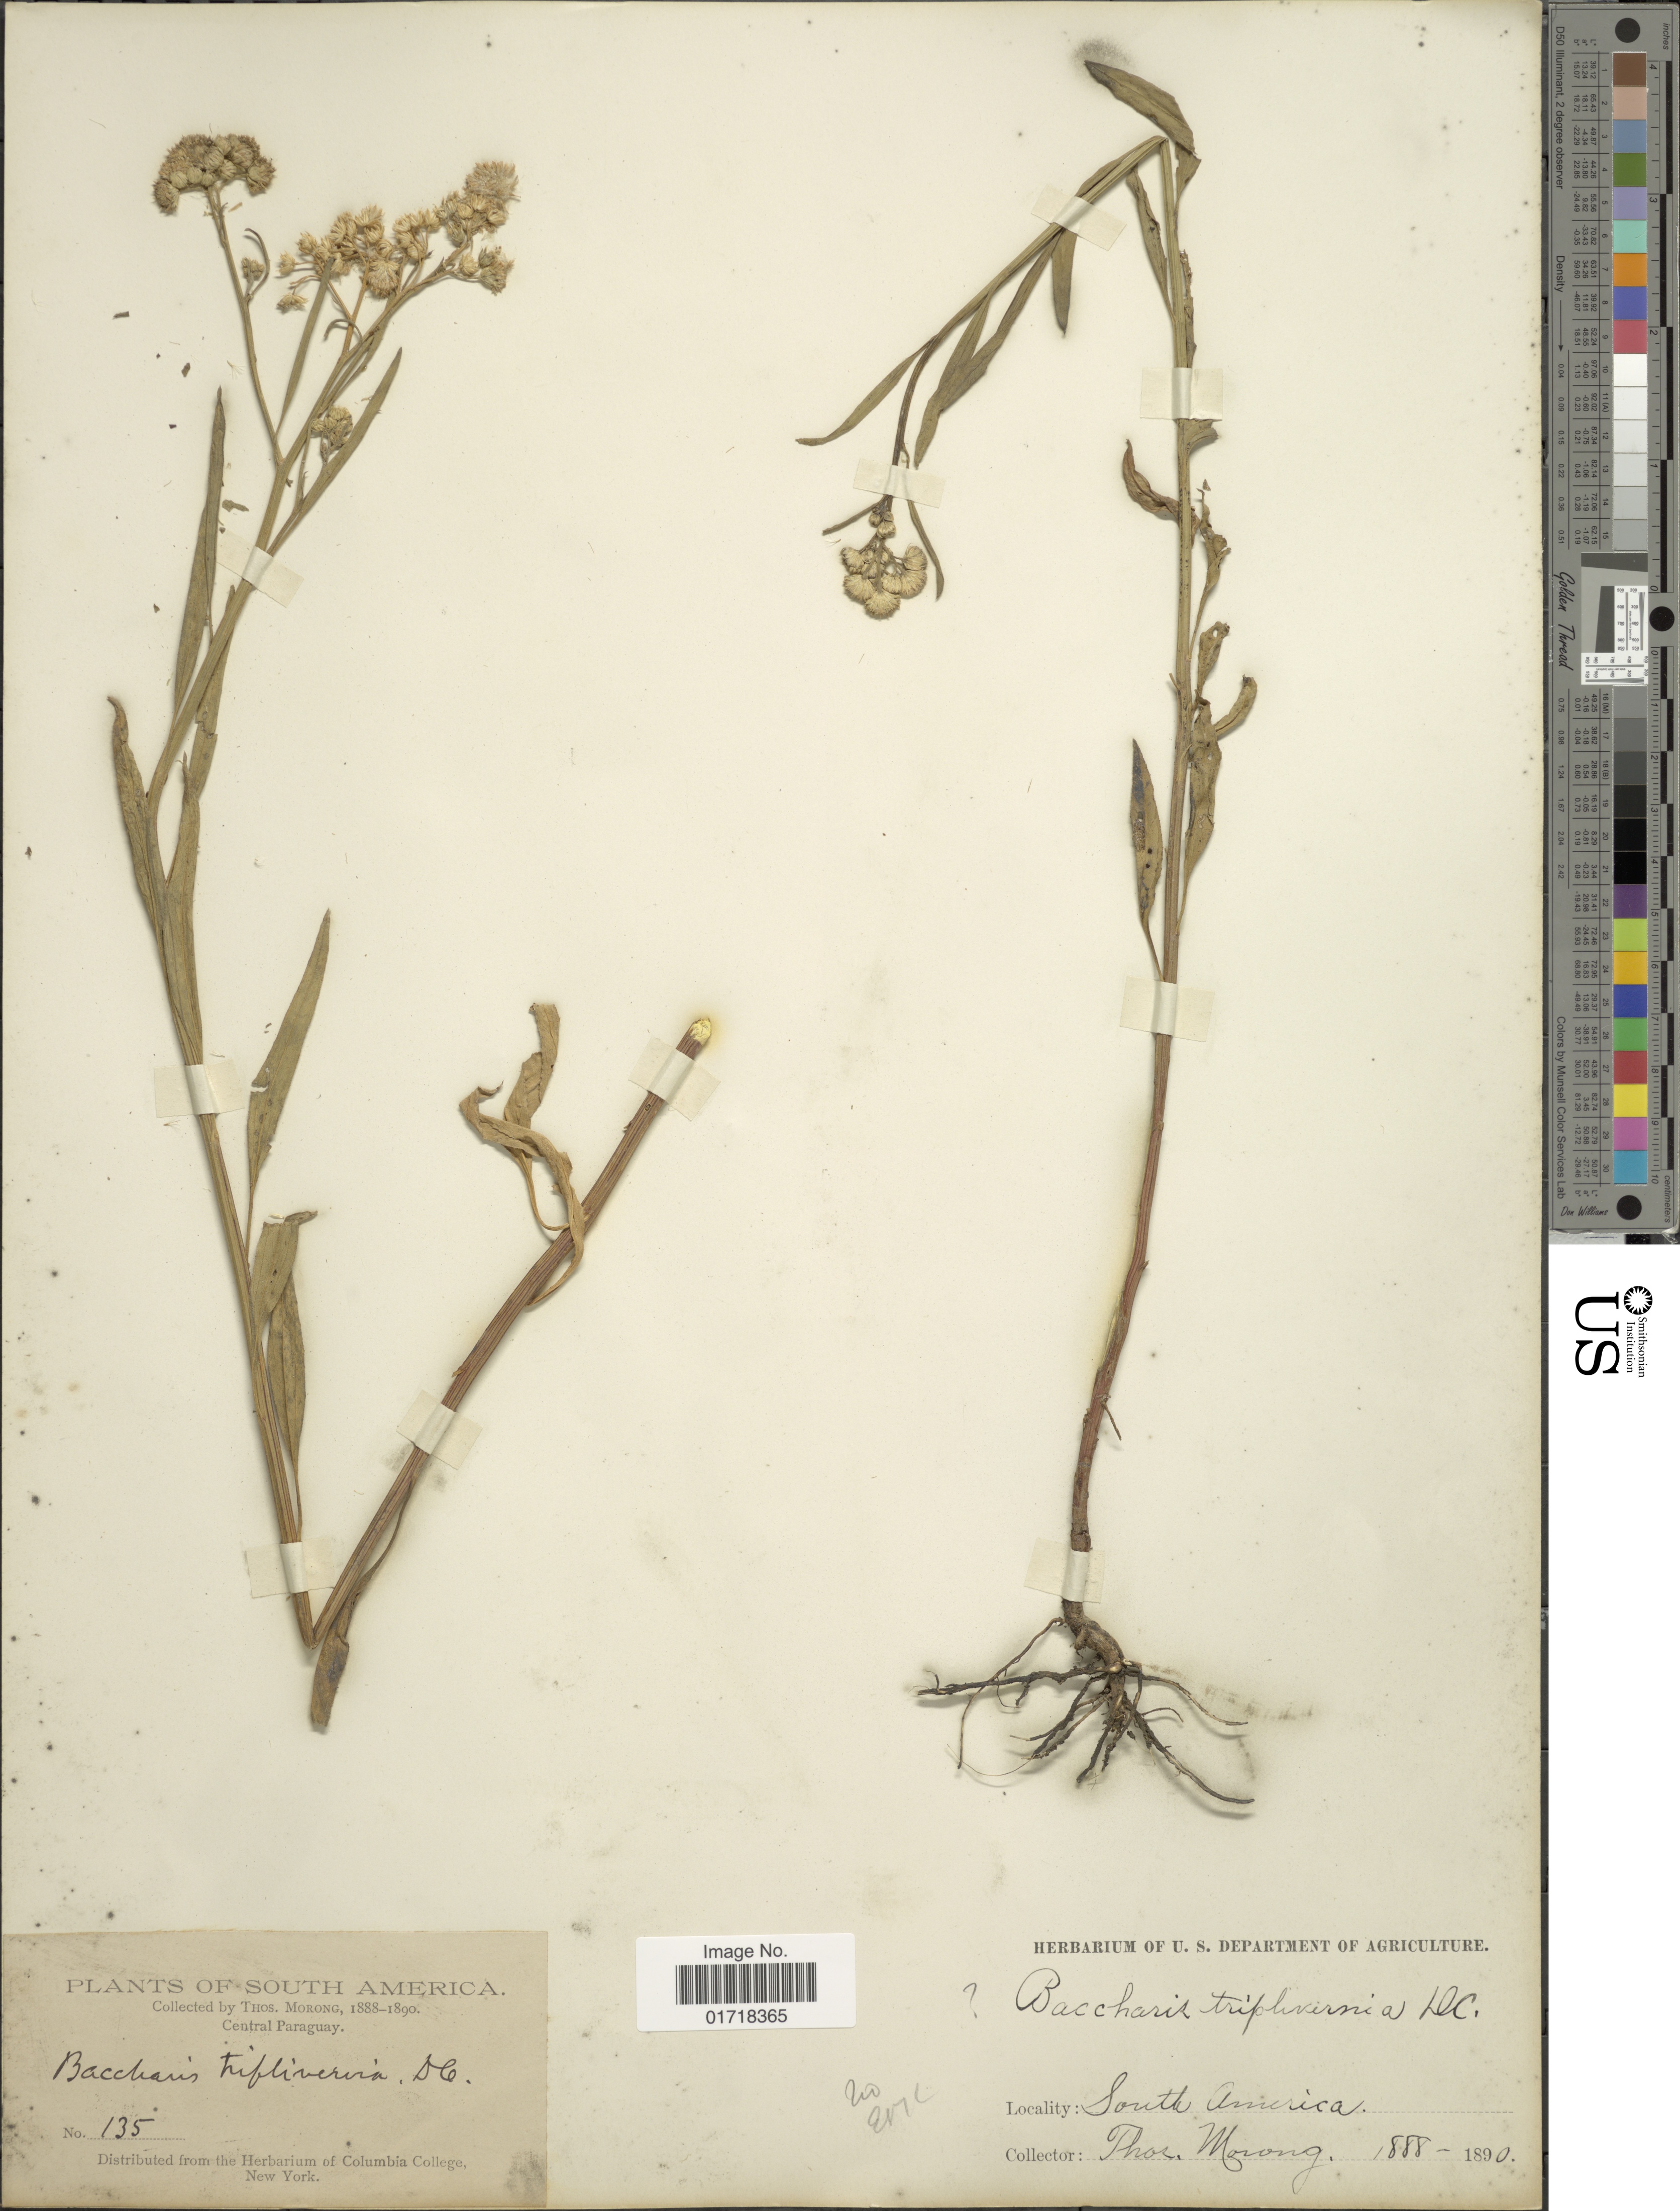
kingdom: Plantae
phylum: Tracheophyta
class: Magnoliopsida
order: Asterales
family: Asteraceae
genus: Baccharidastrum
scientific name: Baccharidastrum triplinervium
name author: (Less.) Cabrera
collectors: ex herb. T. Morong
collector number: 135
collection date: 1888/1890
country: Paraguay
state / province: Central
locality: Central Paraguay